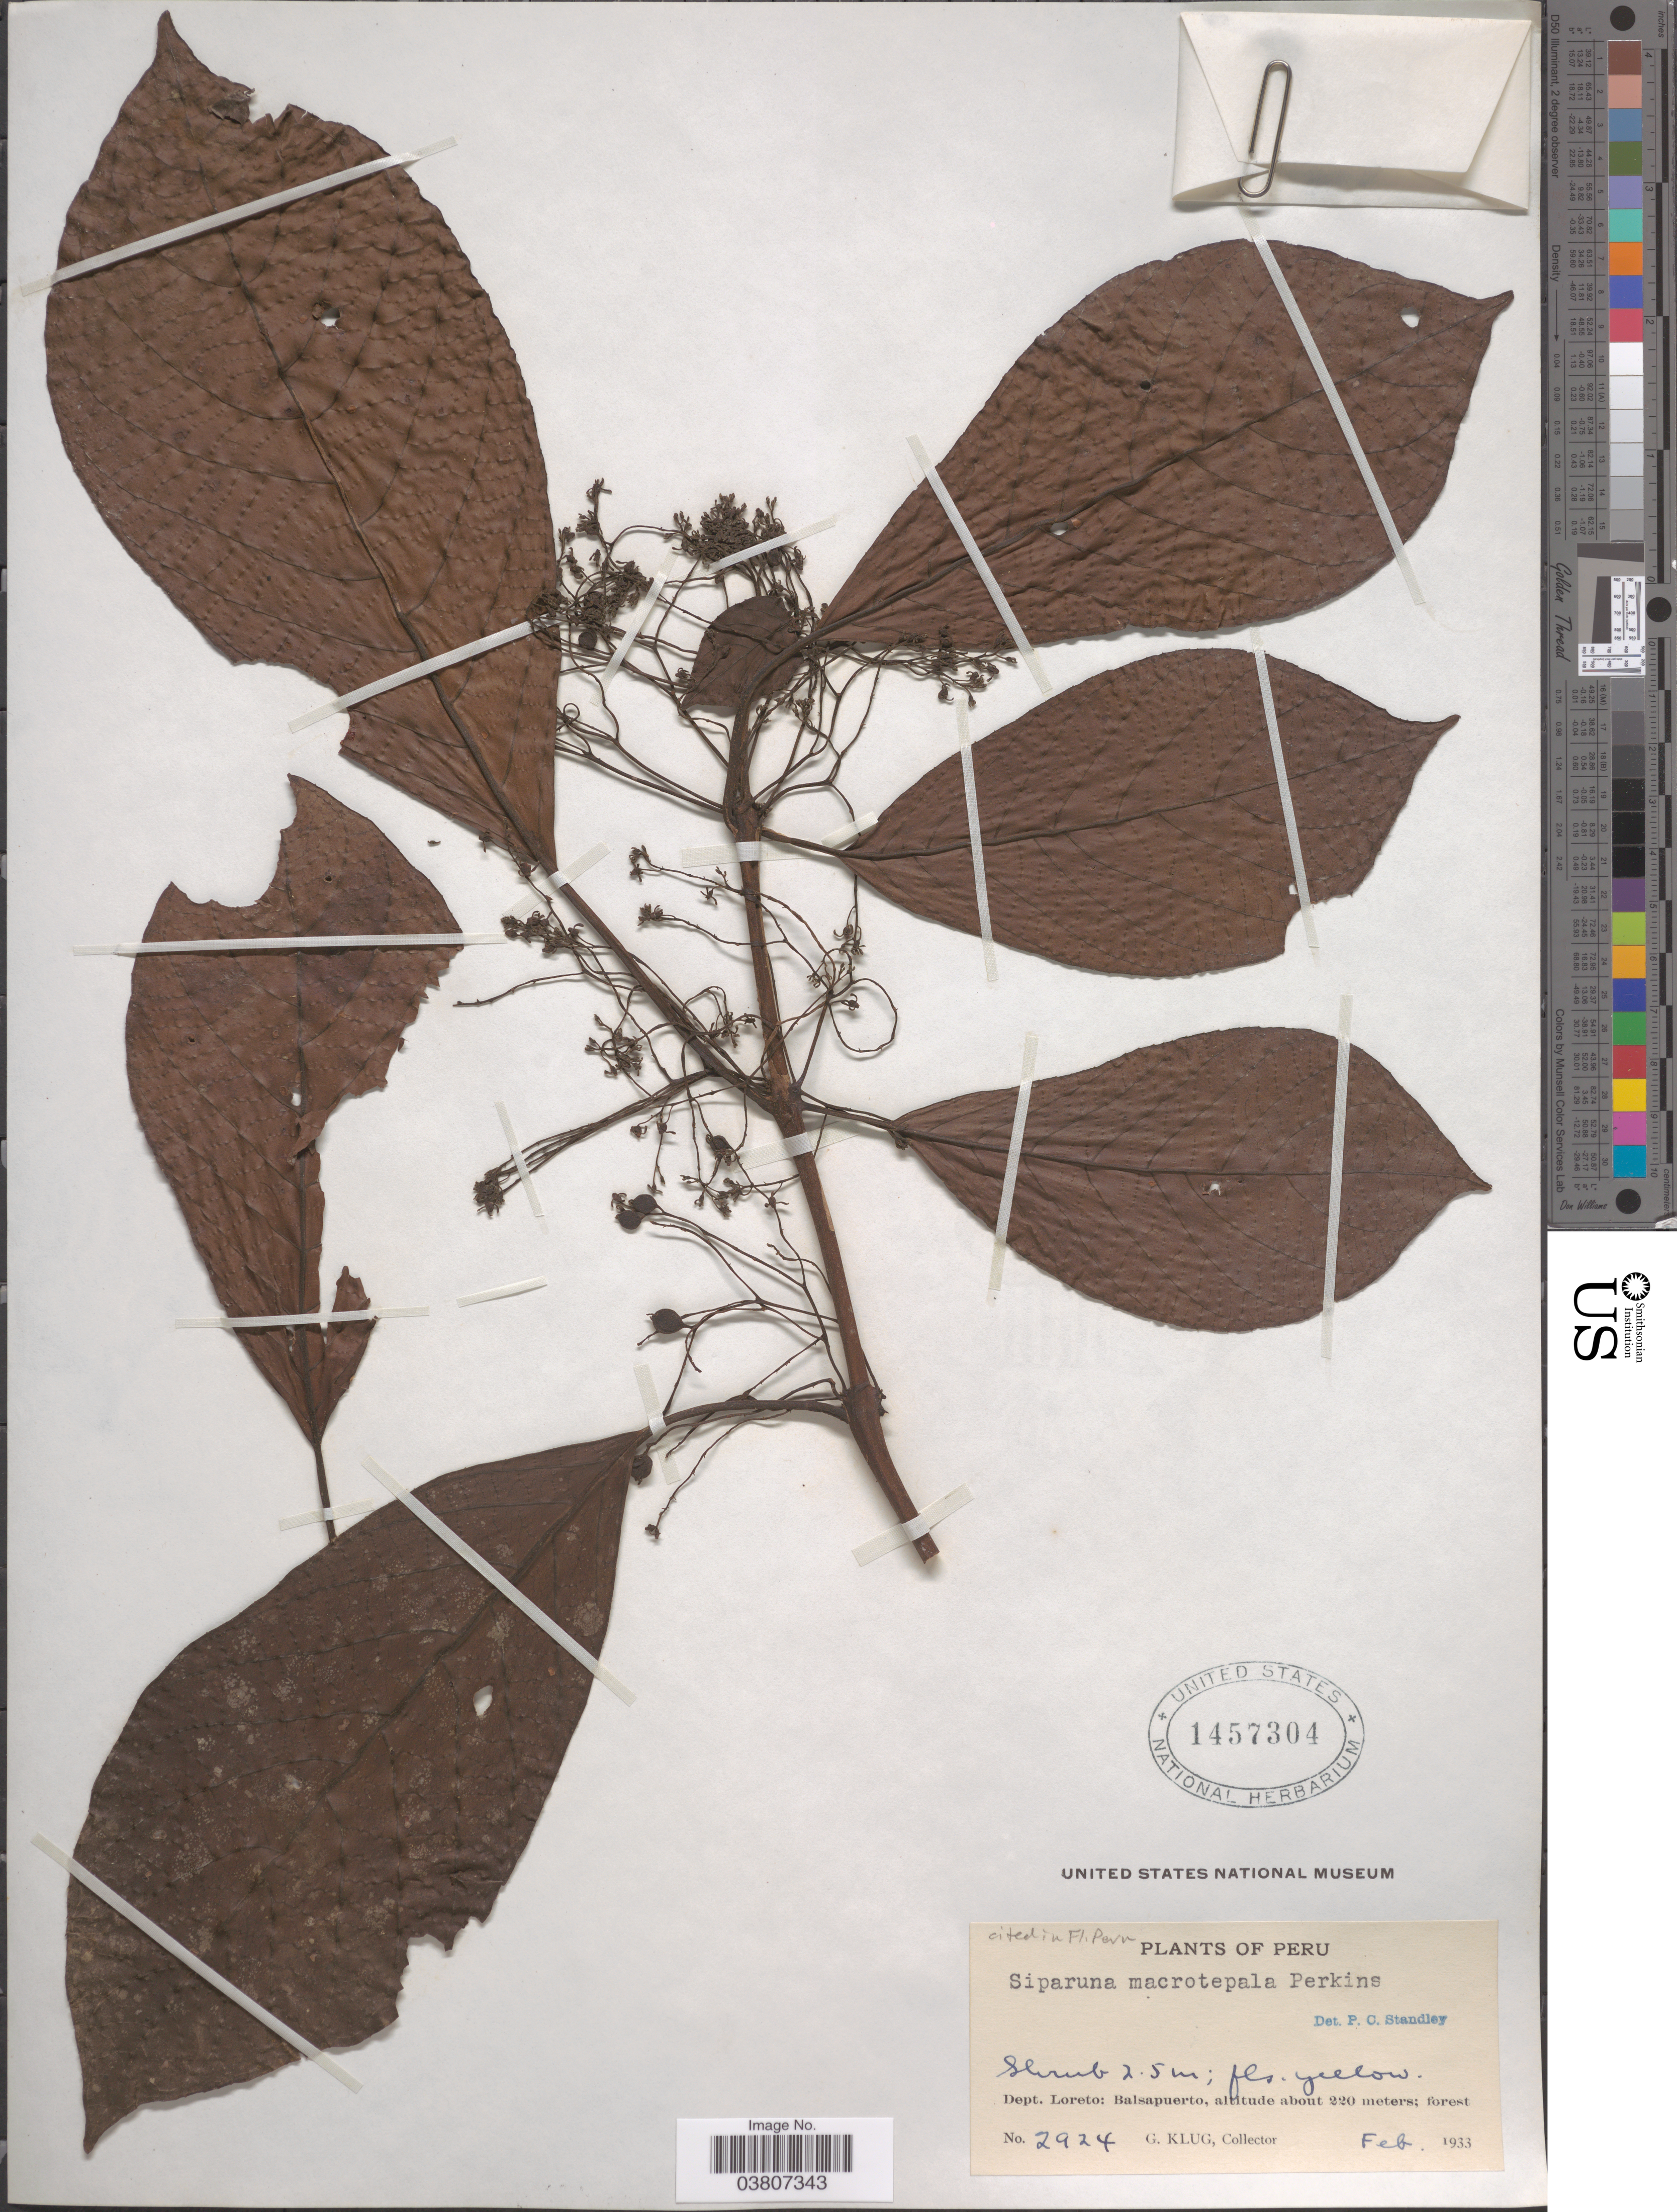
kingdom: Plantae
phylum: Tracheophyta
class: Magnoliopsida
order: Laurales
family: Siparunaceae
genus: Siparuna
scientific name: Siparuna macrotepala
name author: Perkins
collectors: G. Klug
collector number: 2924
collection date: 1933-02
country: Peru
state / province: Loreto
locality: Dept. Loreto: Balsapuerto.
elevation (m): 220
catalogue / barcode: US 1457304